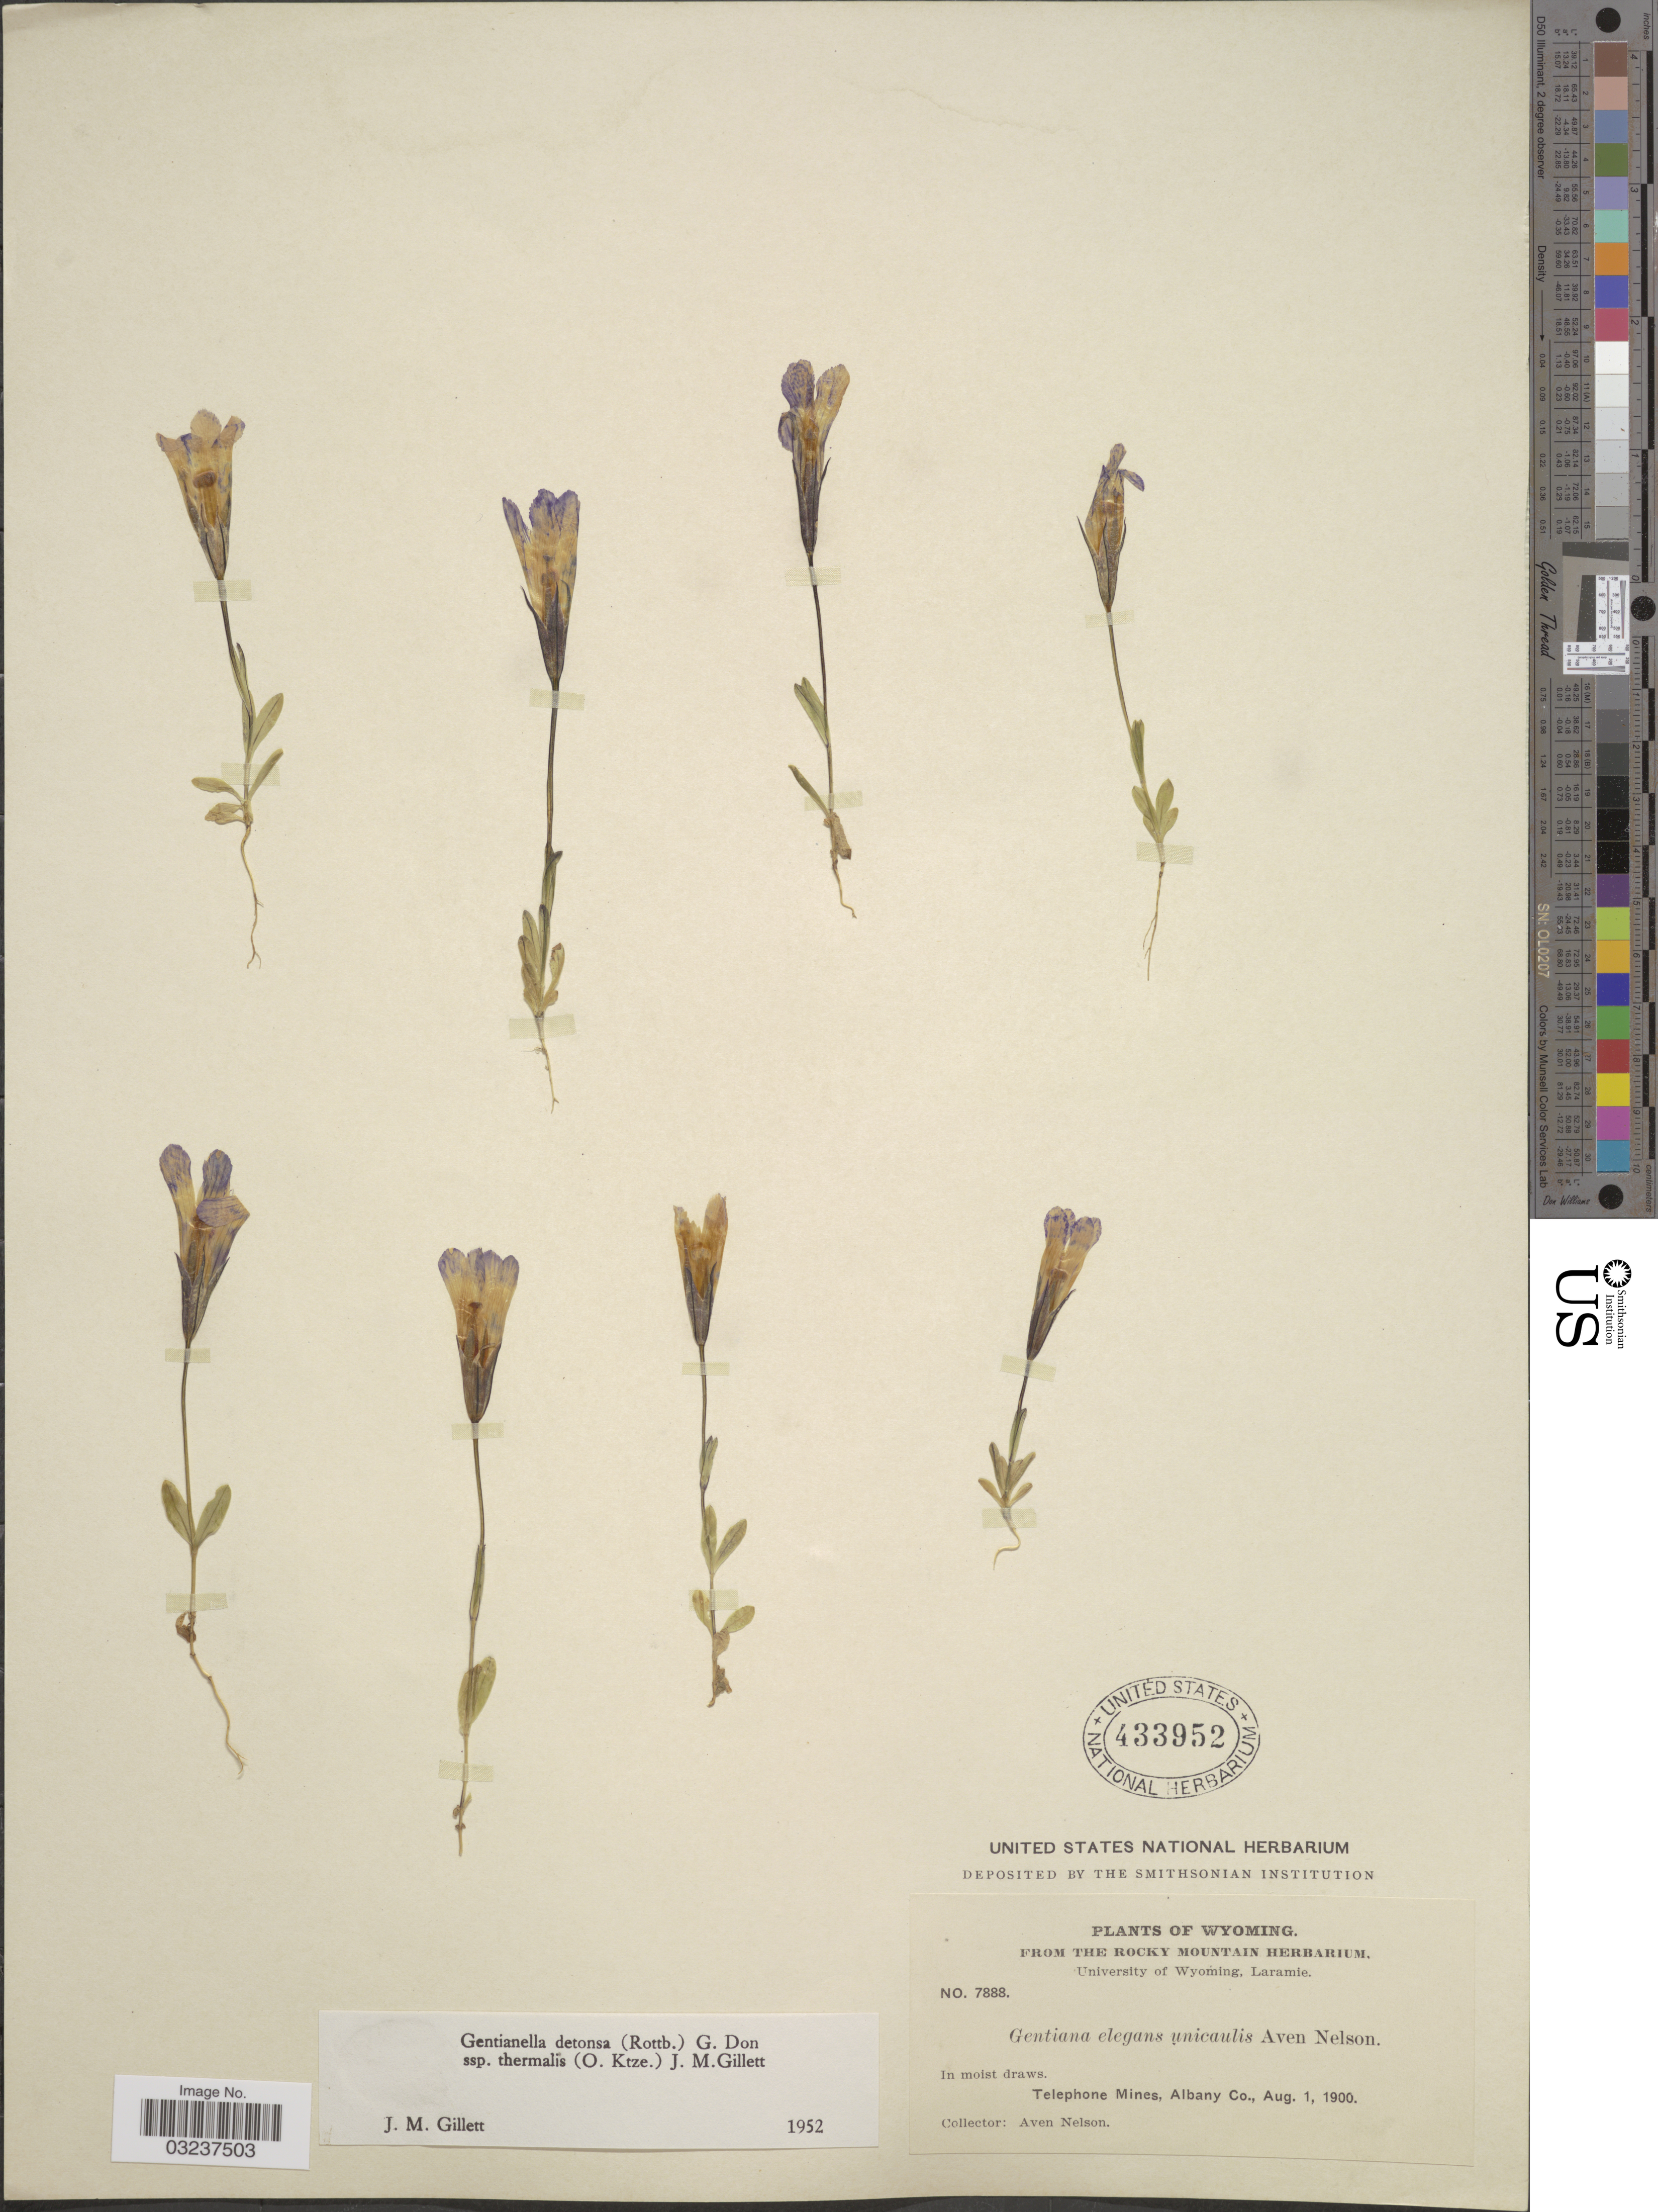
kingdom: Plantae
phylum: Tracheophyta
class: Magnoliopsida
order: Gentianales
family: Gentianaceae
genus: Gentianella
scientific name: Gentianella detonsa subsp. elegans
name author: (A. Gray) J.M. Gillett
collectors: A. Nelson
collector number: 7888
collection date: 1900-08-01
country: United States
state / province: Wyoming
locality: Telephone Mines, Albany Co.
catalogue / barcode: US 433952